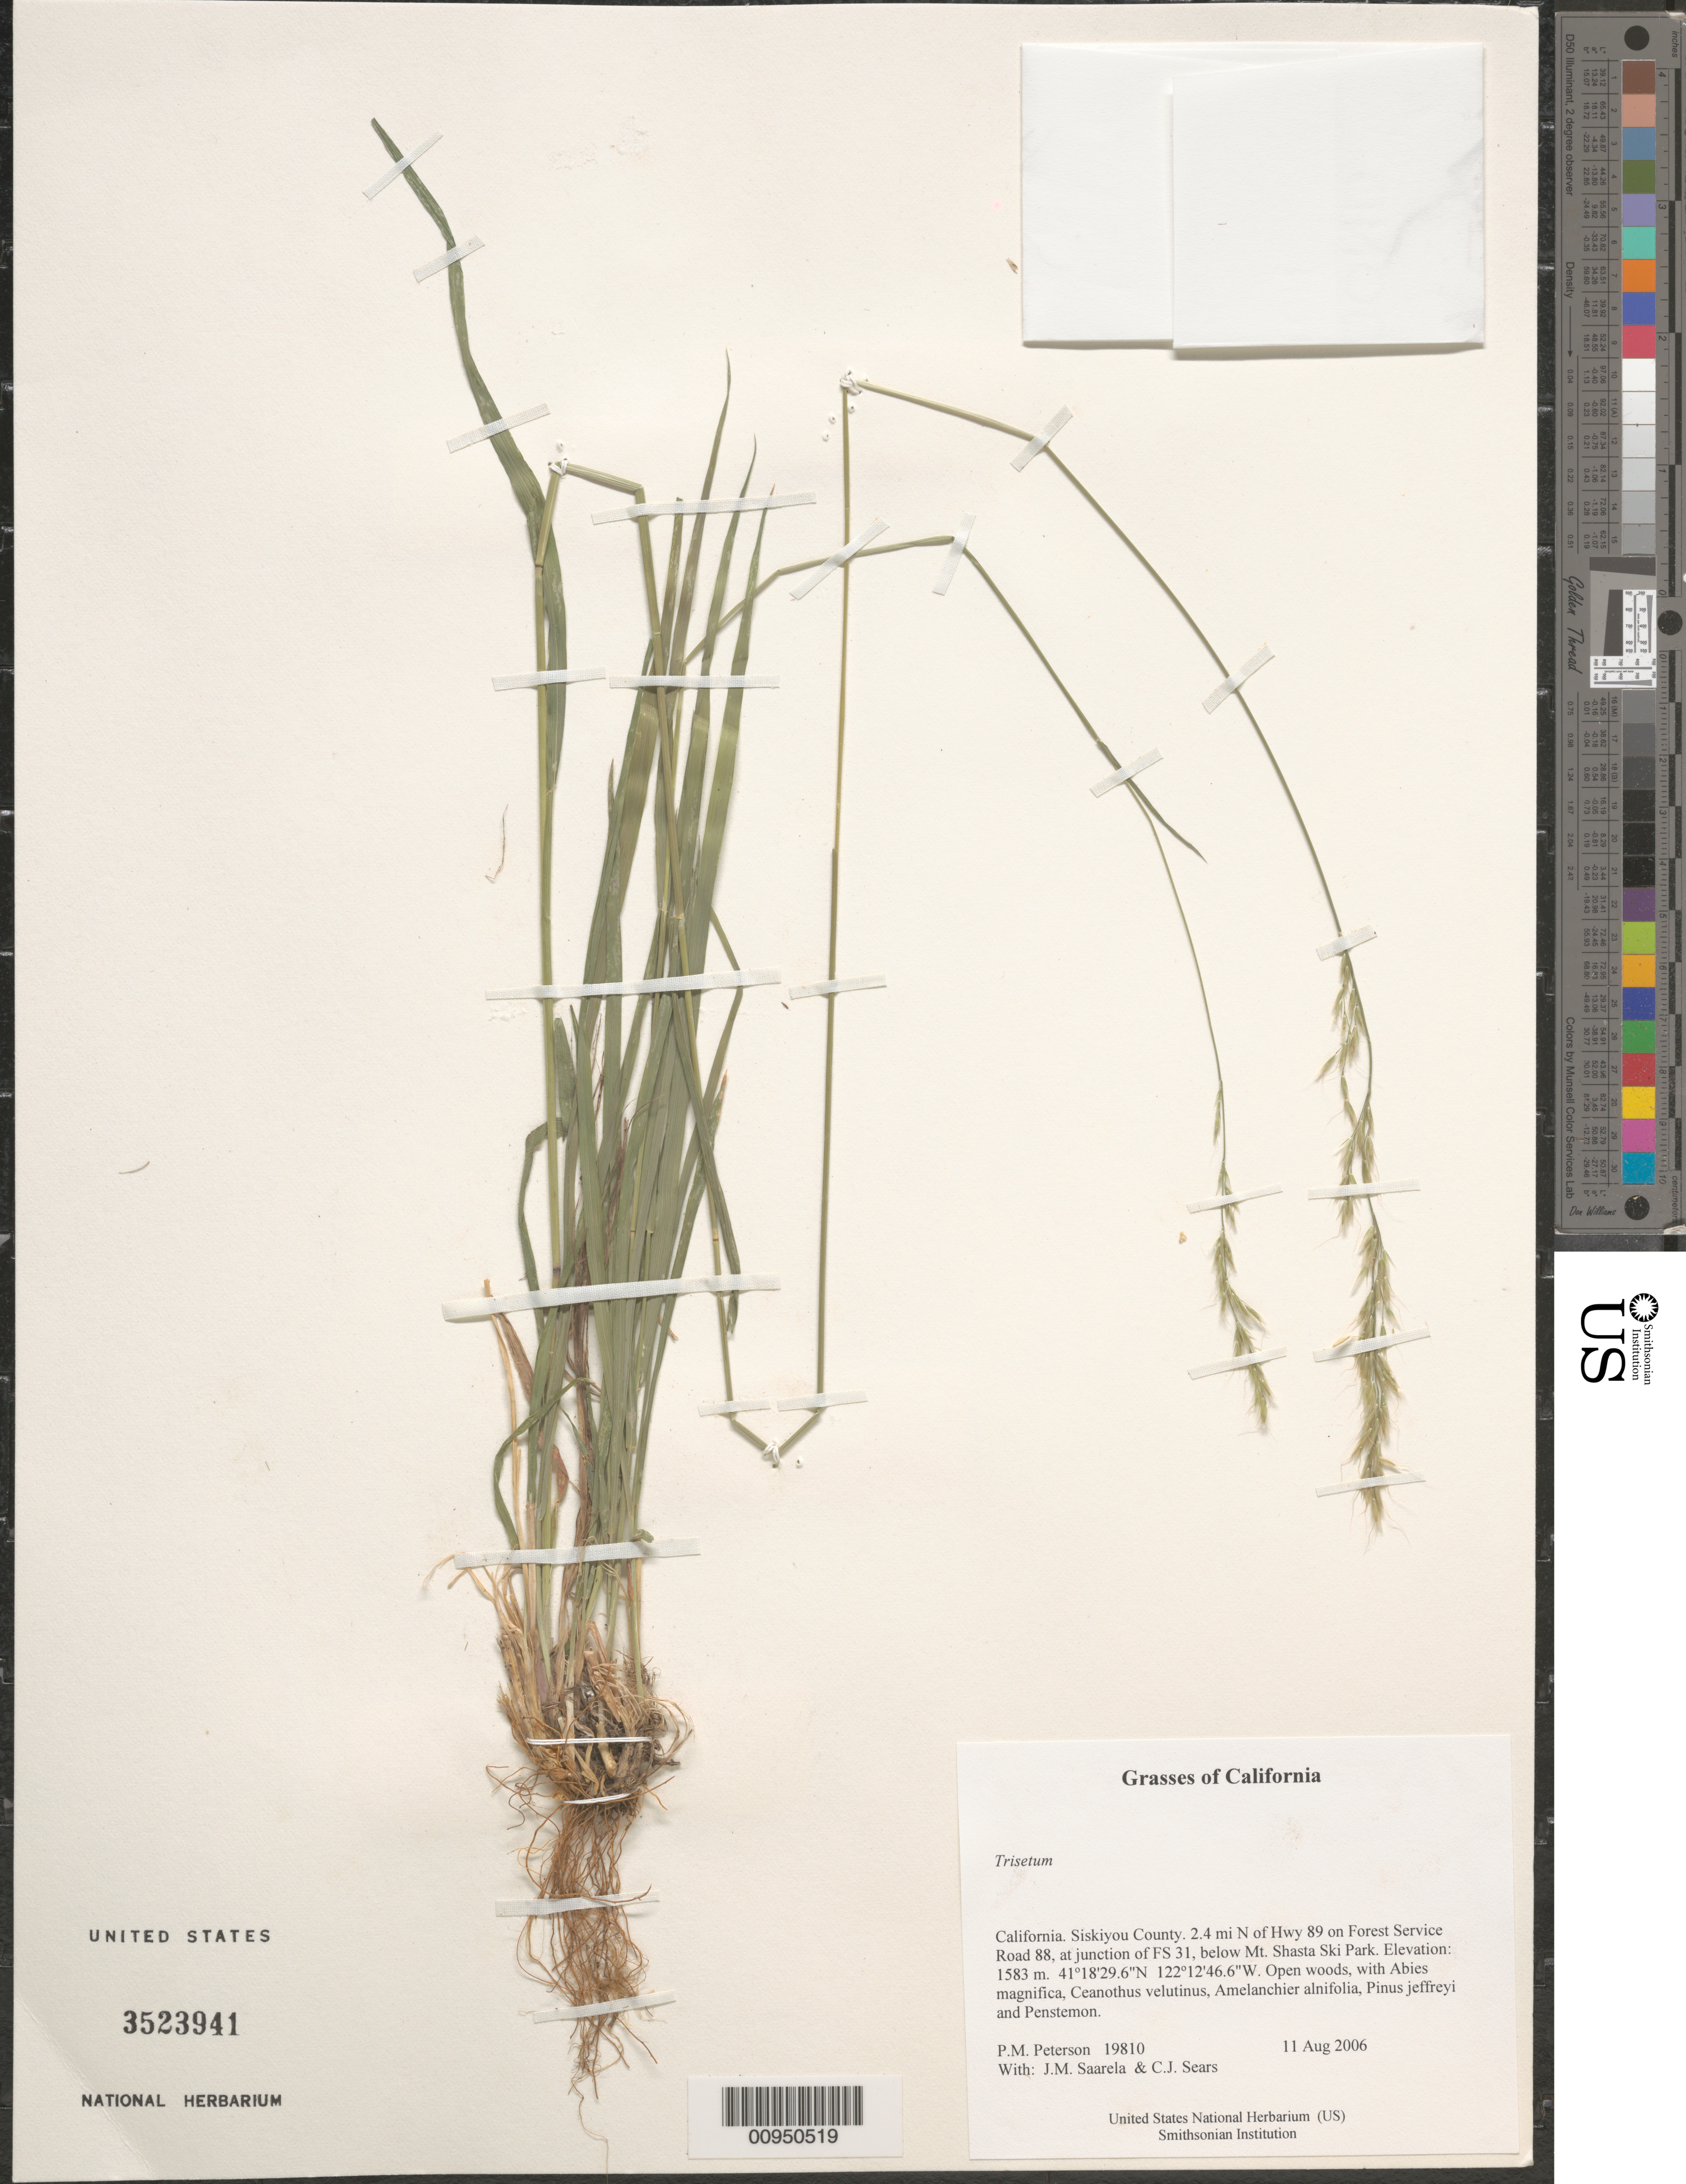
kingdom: Plantae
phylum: Tracheophyta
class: Liliopsida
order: Poales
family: Poaceae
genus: Trisetum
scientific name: Trisetum sp.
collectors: P. M. Peterson, J. Saarela & C. Sears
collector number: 19810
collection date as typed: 11 Aug 2006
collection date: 2006-08-11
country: United States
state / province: California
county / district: Siskiyou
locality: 2.4 mi N of Hwy 89 on Forest Service Road 88, at junction of FS 31, below Mt. Shasta Ski Park.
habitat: Open woods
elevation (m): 1583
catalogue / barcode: US 3523941